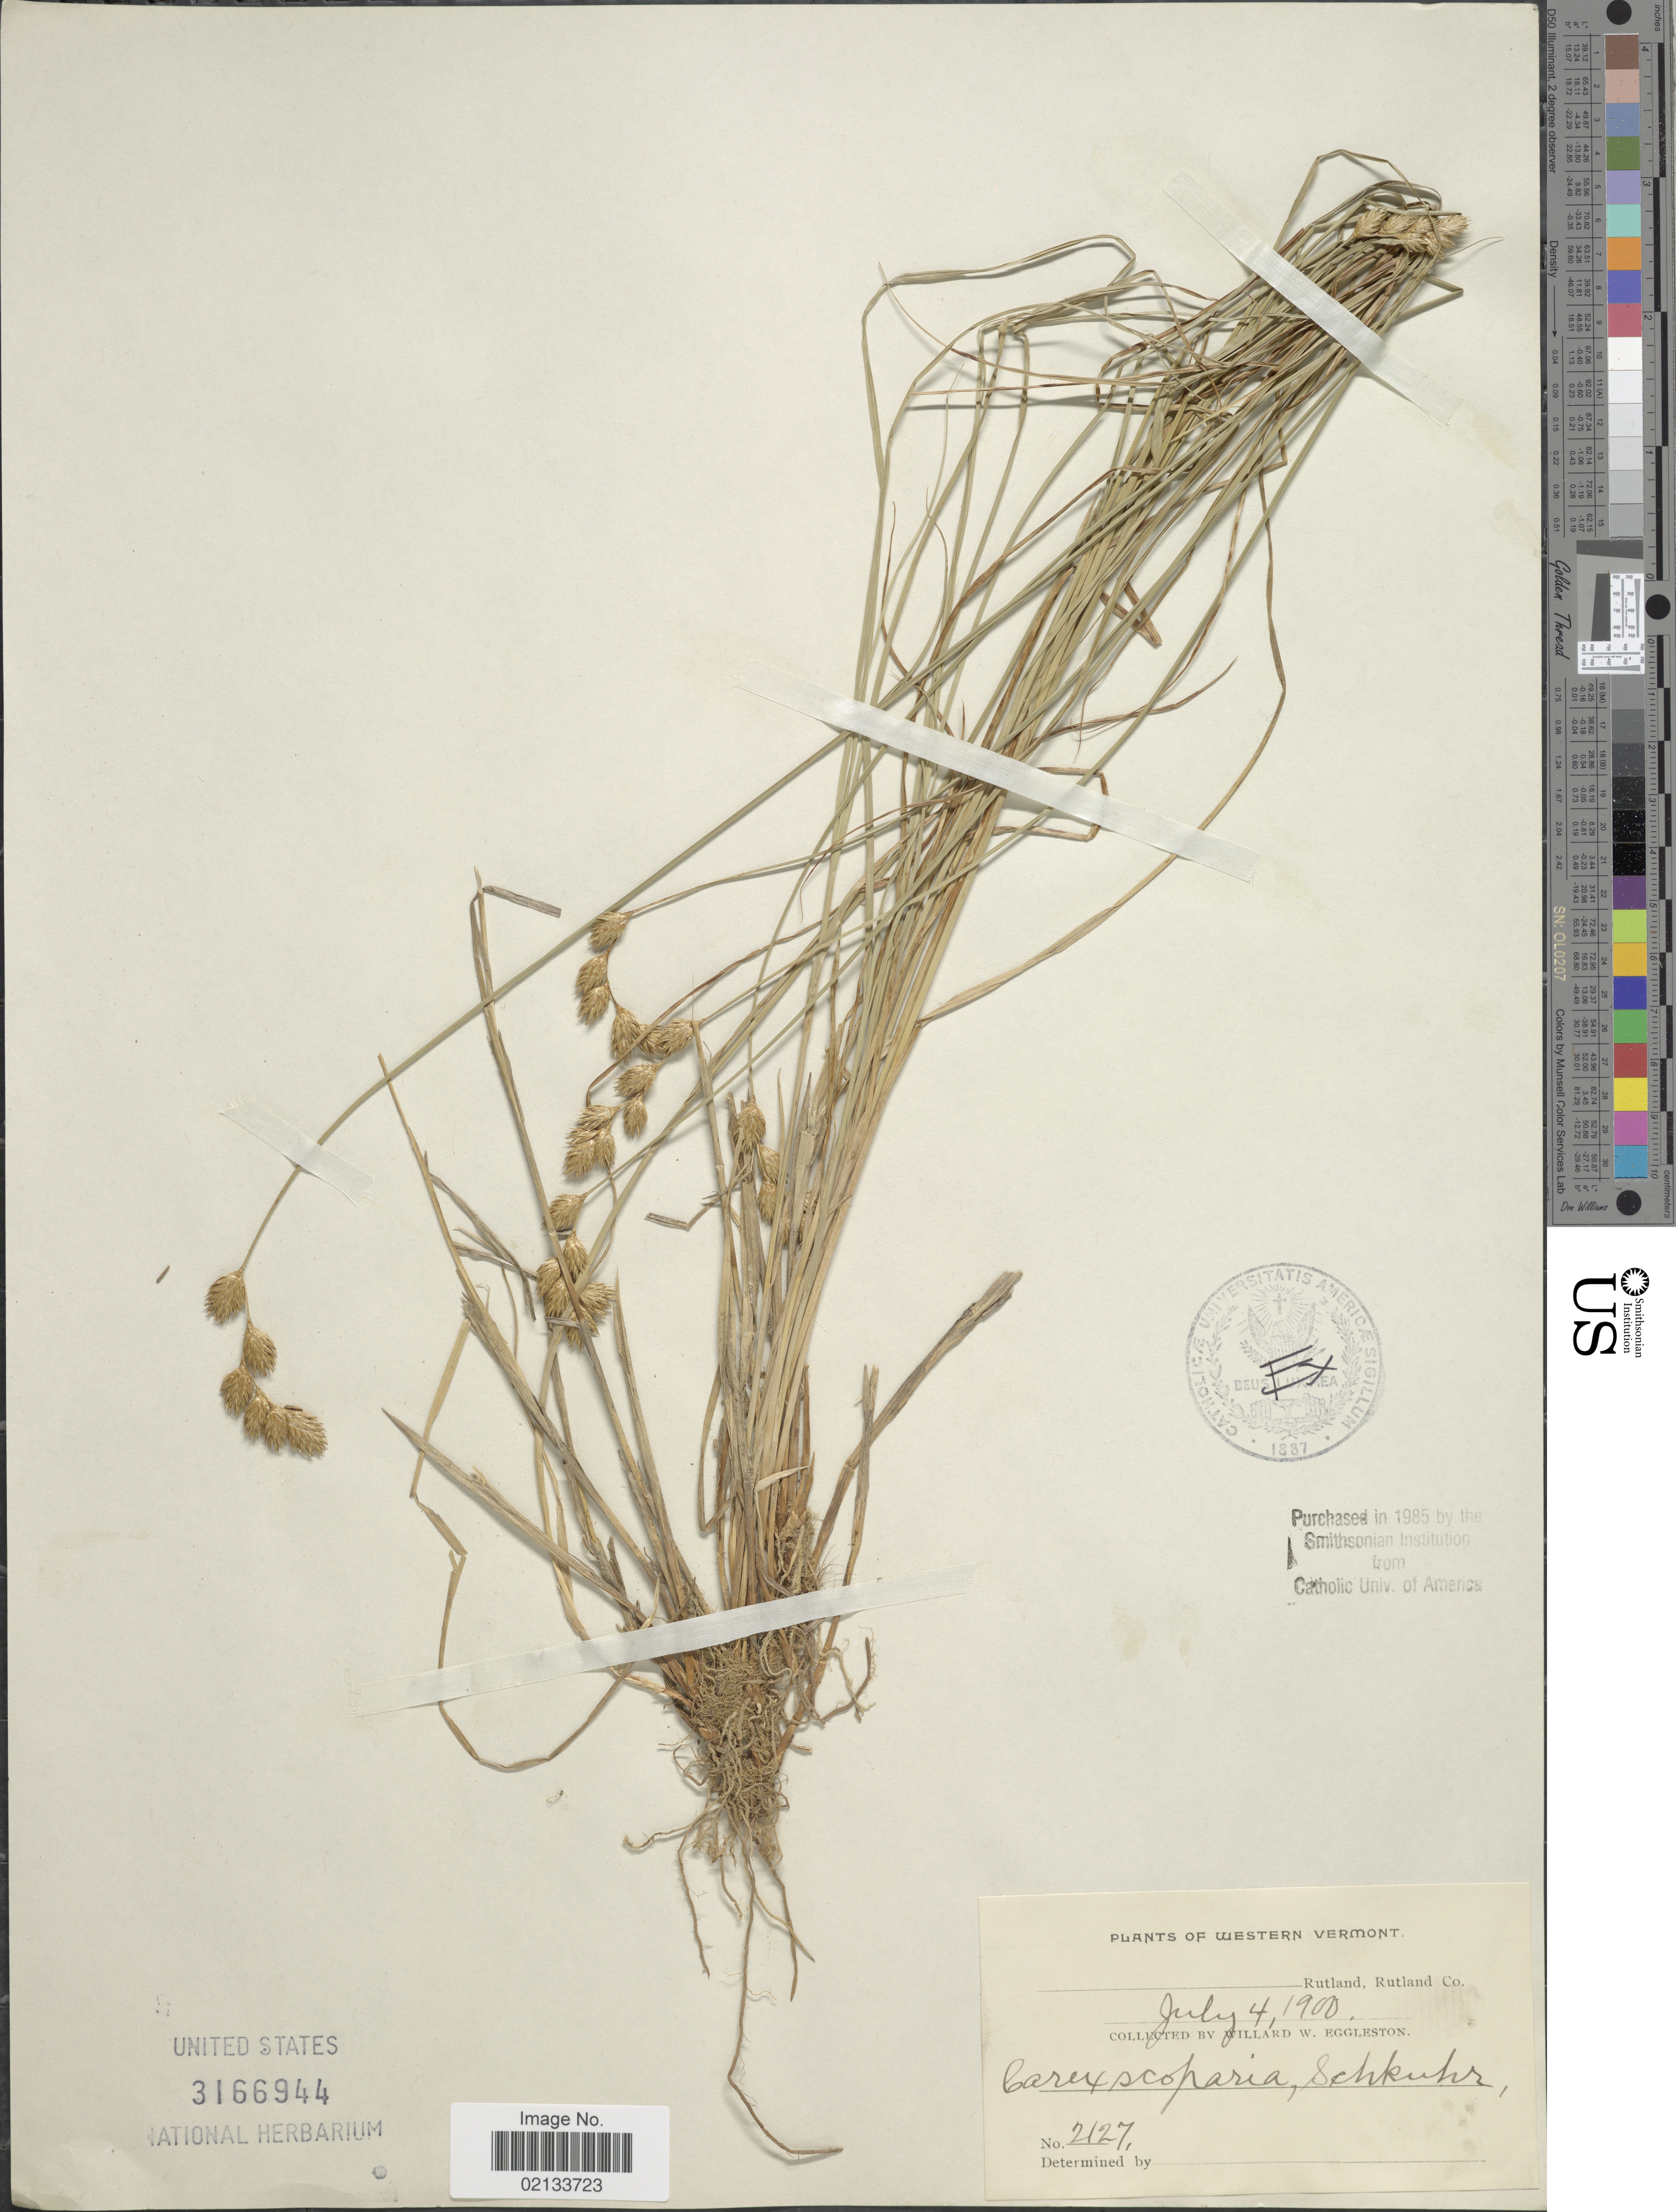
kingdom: Plantae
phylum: Tracheophyta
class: Liliopsida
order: Poales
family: Cyperaceae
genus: Carex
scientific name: Carex scoparia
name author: Schkuhr ex Willd.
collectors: W. W. Eggleston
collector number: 2127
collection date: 1900-07-04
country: United States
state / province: Vermont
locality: Western Vermont, Rutland, Rutland Co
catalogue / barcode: US 3166944